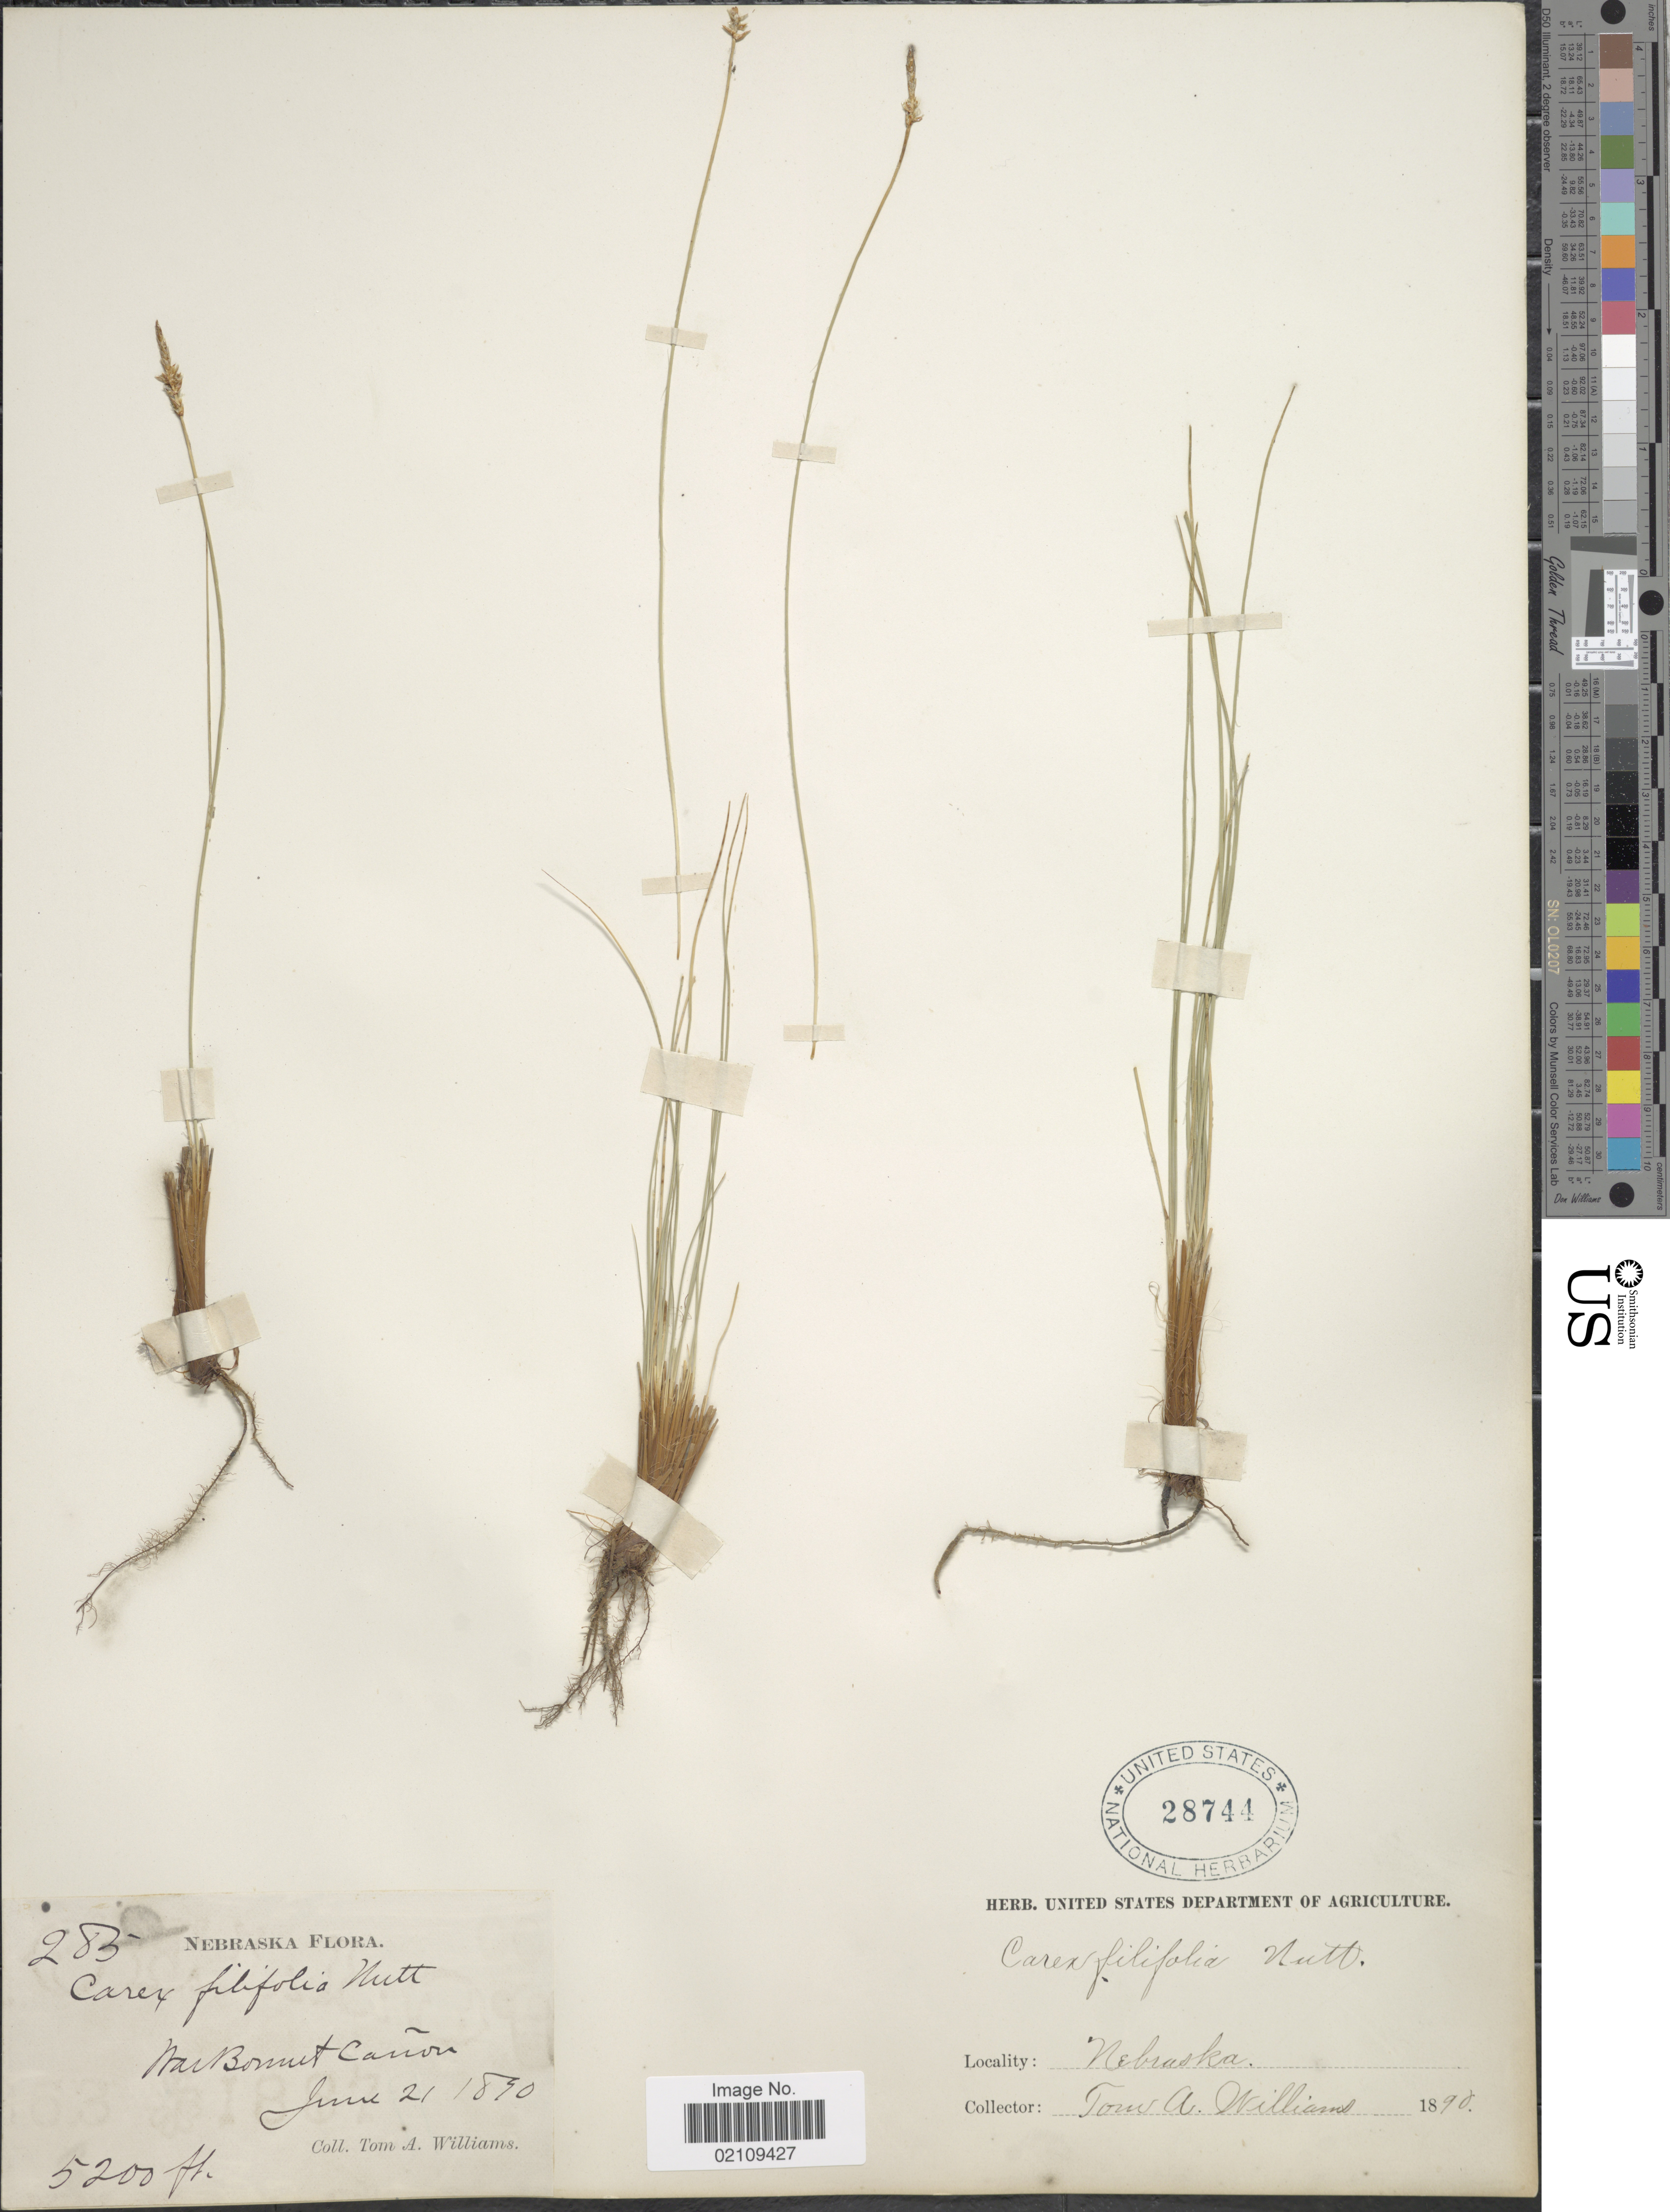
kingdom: Plantae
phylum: Tracheophyta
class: Liliopsida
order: Poales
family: Cyperaceae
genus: Carex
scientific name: Carex filifolia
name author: Nutt.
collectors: T. A. Williams (herbarium)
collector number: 285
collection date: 1890-06-21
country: United States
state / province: Nebraska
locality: War Bonnet Cañon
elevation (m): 1585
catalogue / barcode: US 28744